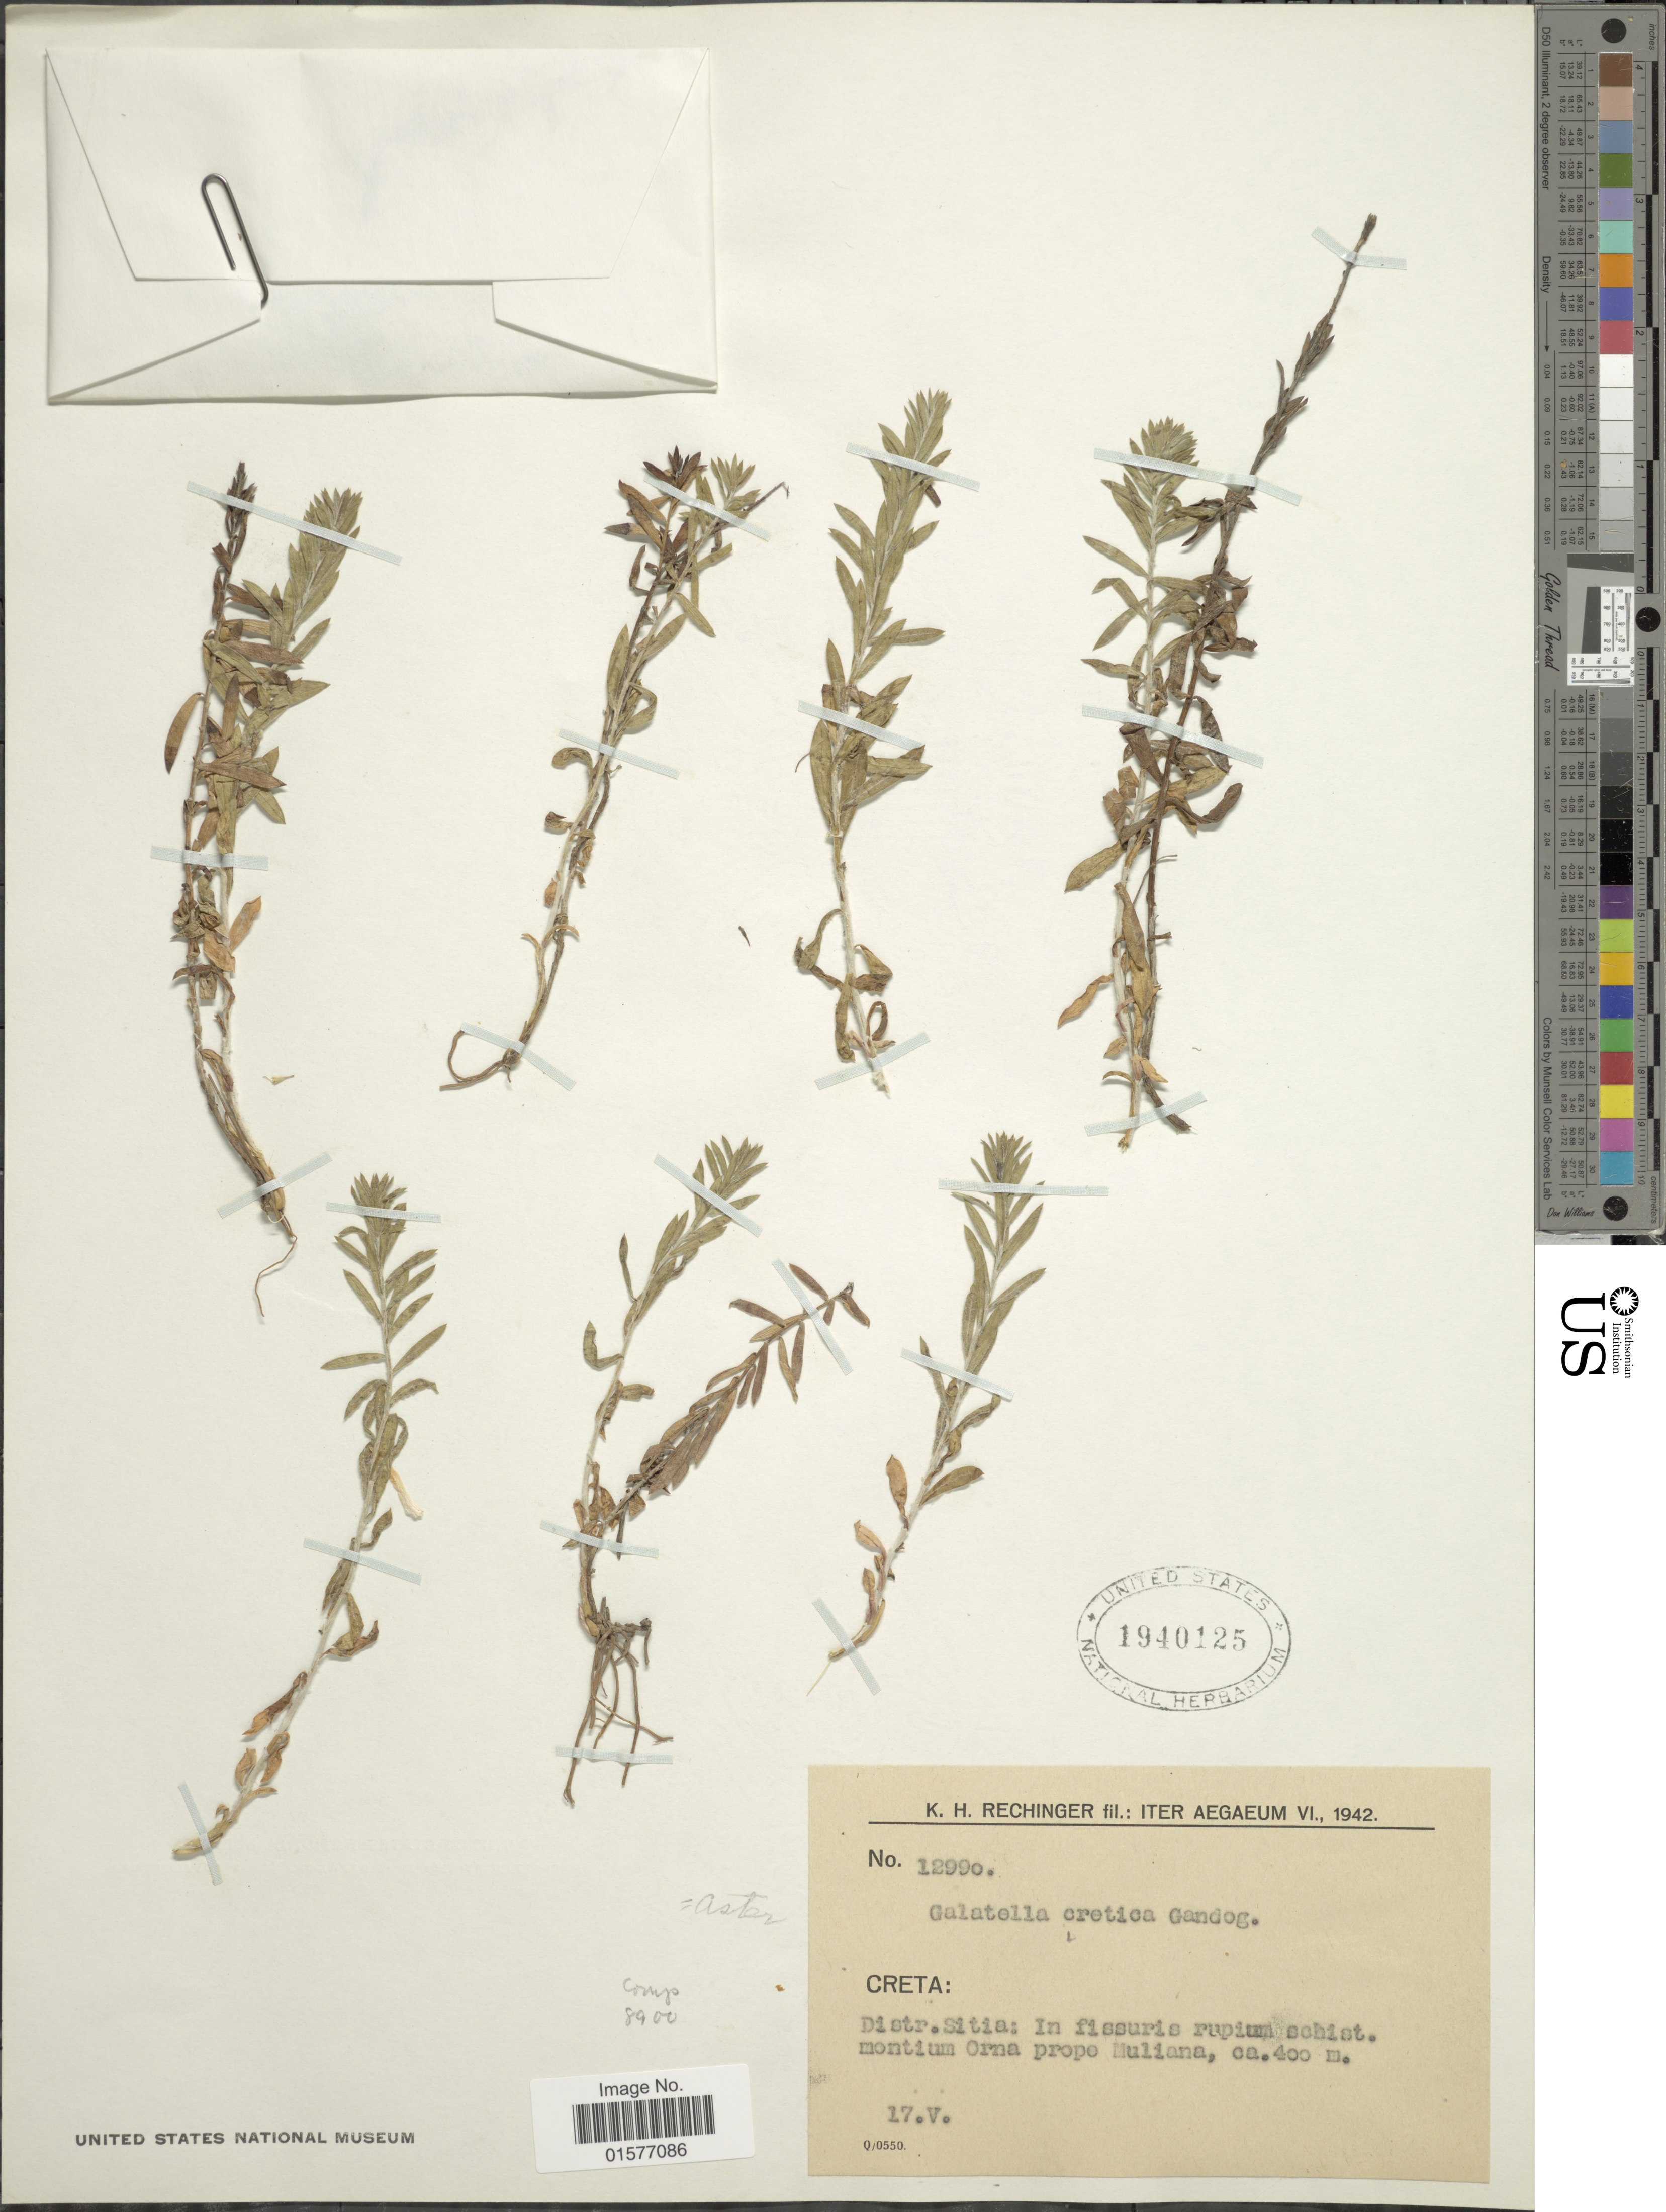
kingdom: Plantae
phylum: Tracheophyta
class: Magnoliopsida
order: Asterales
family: Asteraceae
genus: Galatella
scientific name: Galatella cretica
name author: Gand.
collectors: K. H. Rechinger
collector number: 1299o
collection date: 1942-05-17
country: Greece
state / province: Crete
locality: Creta. Distr. Sitia: In fissuris rupium schist. montium Orna propo Muliana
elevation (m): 400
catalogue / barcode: US 1940125